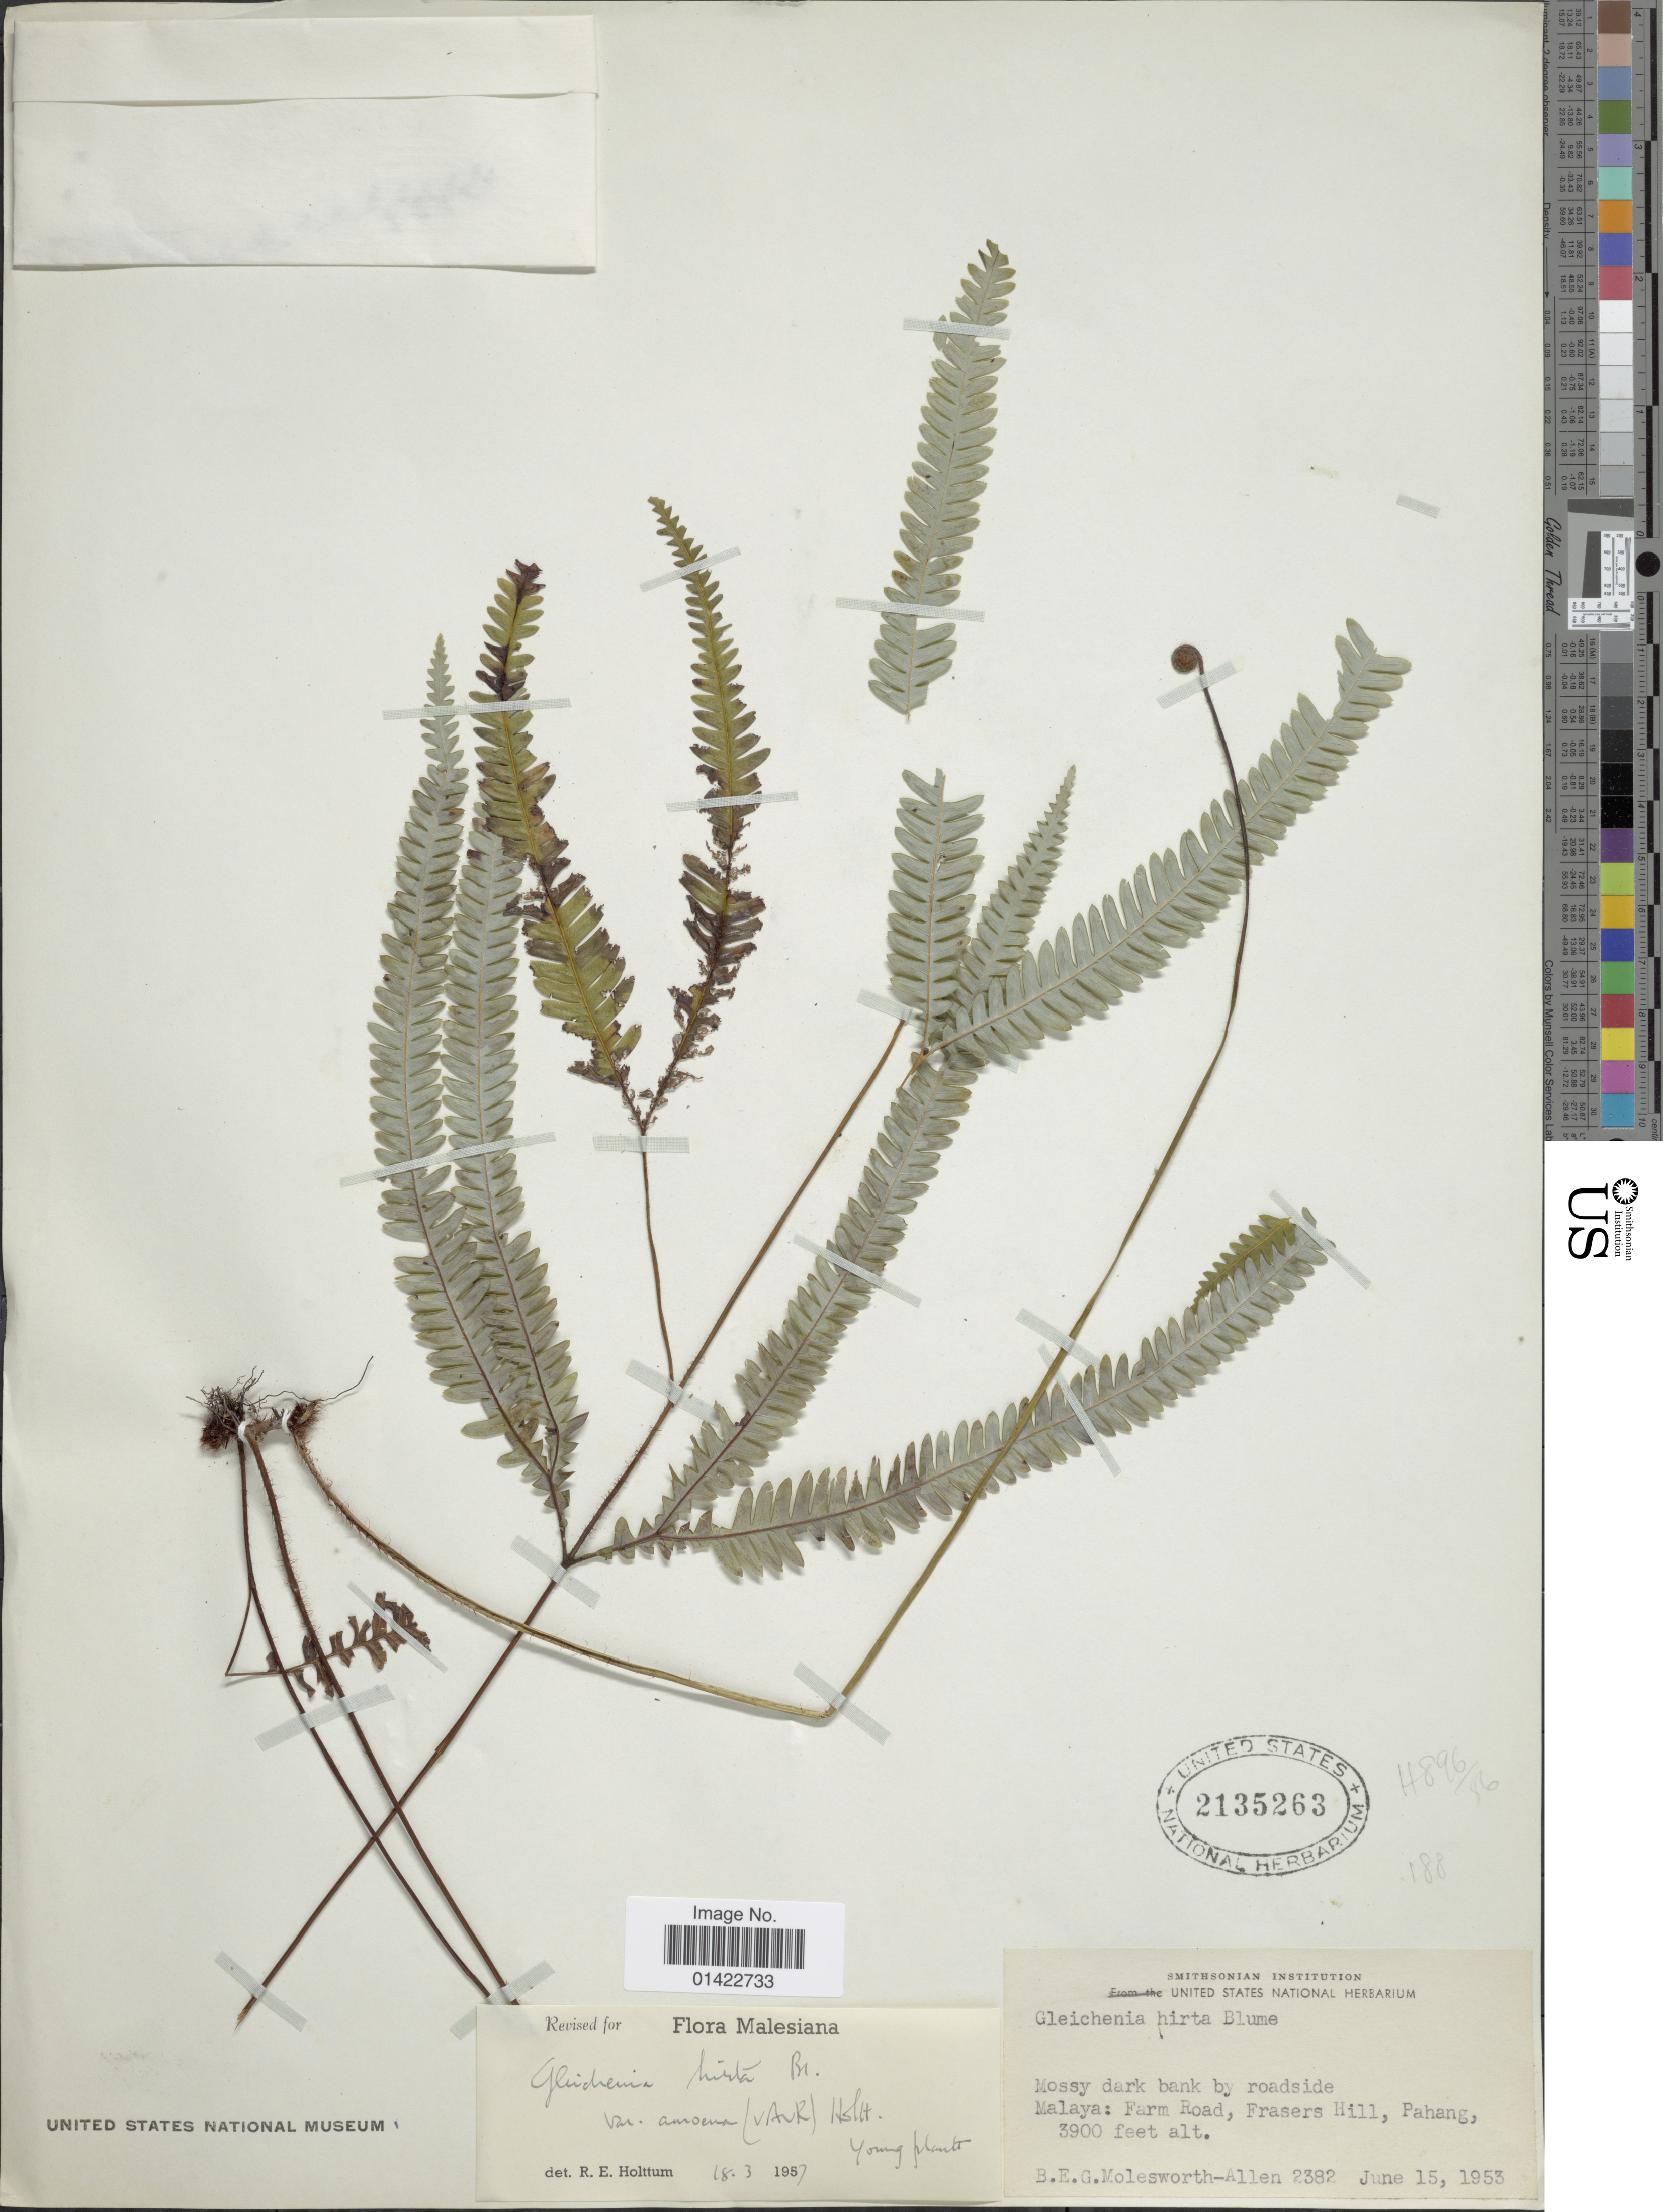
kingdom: Plantae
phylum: Tracheophyta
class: Polypodiopsida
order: Gleicheniales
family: Gleicheniaceae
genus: Sticherus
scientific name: Sticherus hirtus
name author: (Blume) Ching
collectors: B. E. G. Molesworth-Allen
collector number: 2382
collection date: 1953-06-15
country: Malaysia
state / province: Pahang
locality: Malaya: Farm Road, Frasers Hill.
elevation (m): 1189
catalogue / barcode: US 2135263